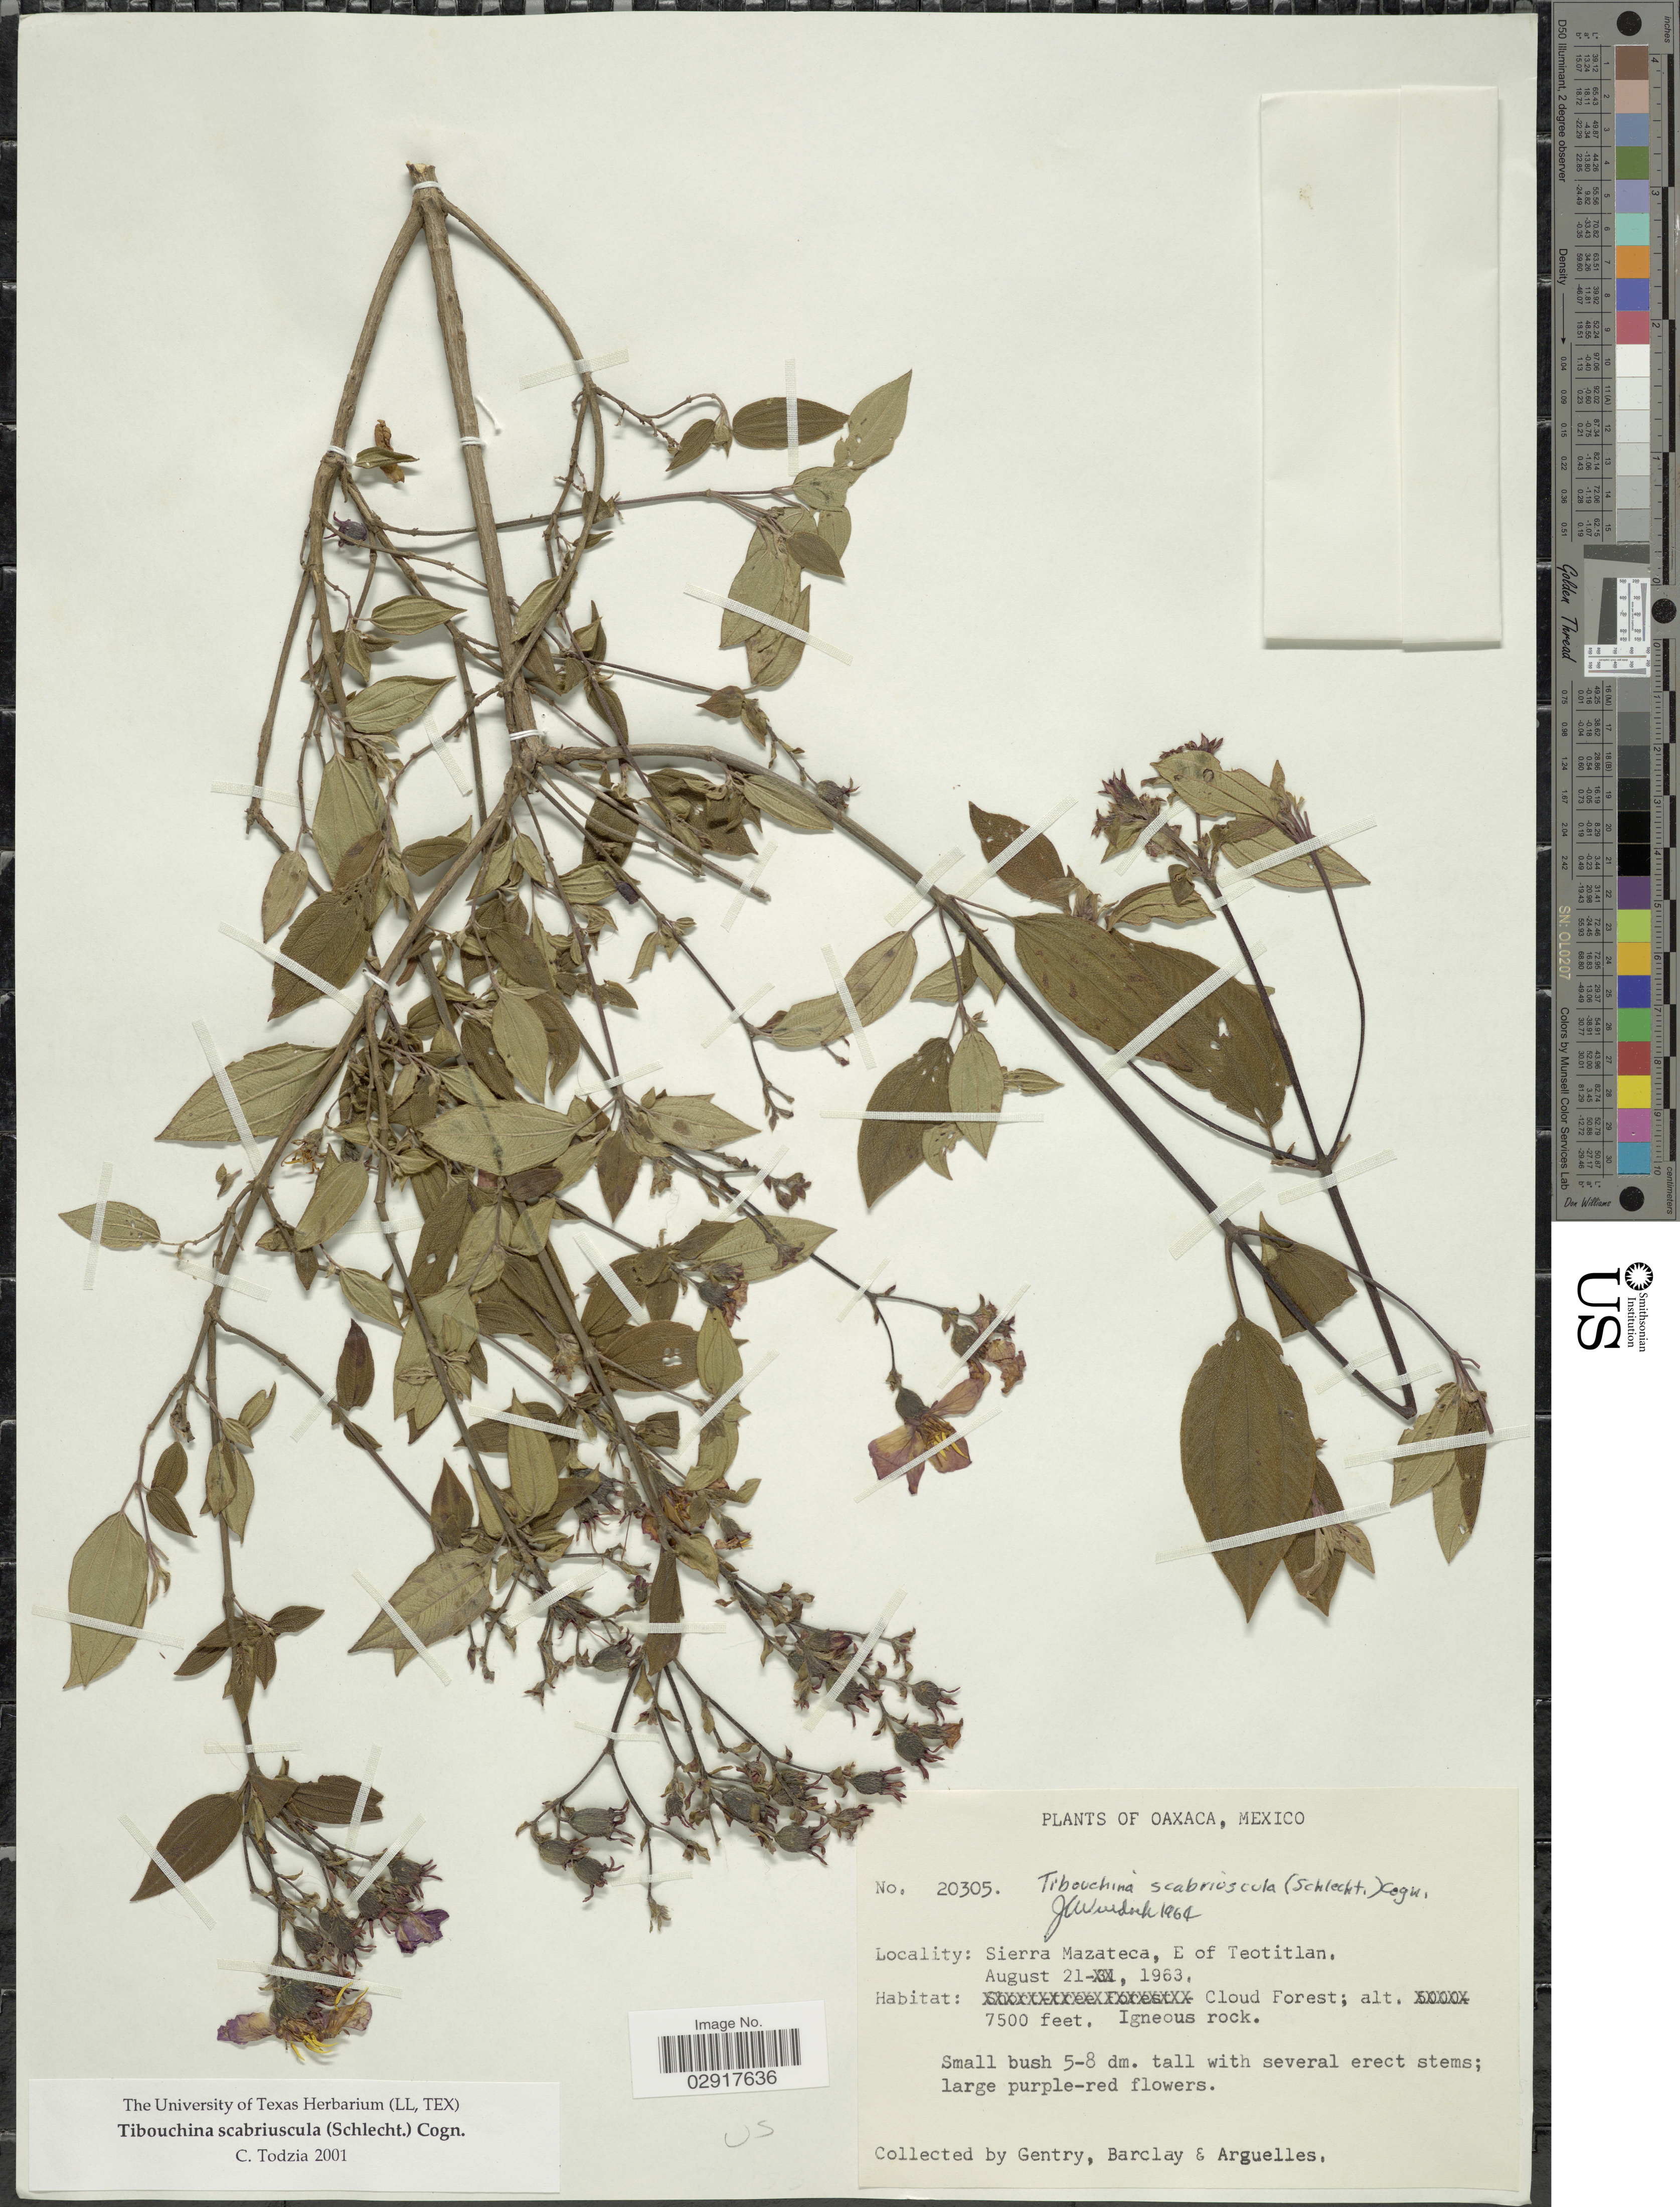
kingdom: Plantae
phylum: Tracheophyta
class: Magnoliopsida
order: Myrtales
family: Melastomataceae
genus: Chaetogastra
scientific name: Chaetogastra scabriuscula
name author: (Schltdl.) P.J.F. Guim. & Michelang.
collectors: Gentry, --, -- Barclay & Arguelles, --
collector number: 20305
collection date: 1963-08-21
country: Mexico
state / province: Oaxaca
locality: Sierra Mazateca, E of Teotitlan.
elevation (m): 2286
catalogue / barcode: US 3781837